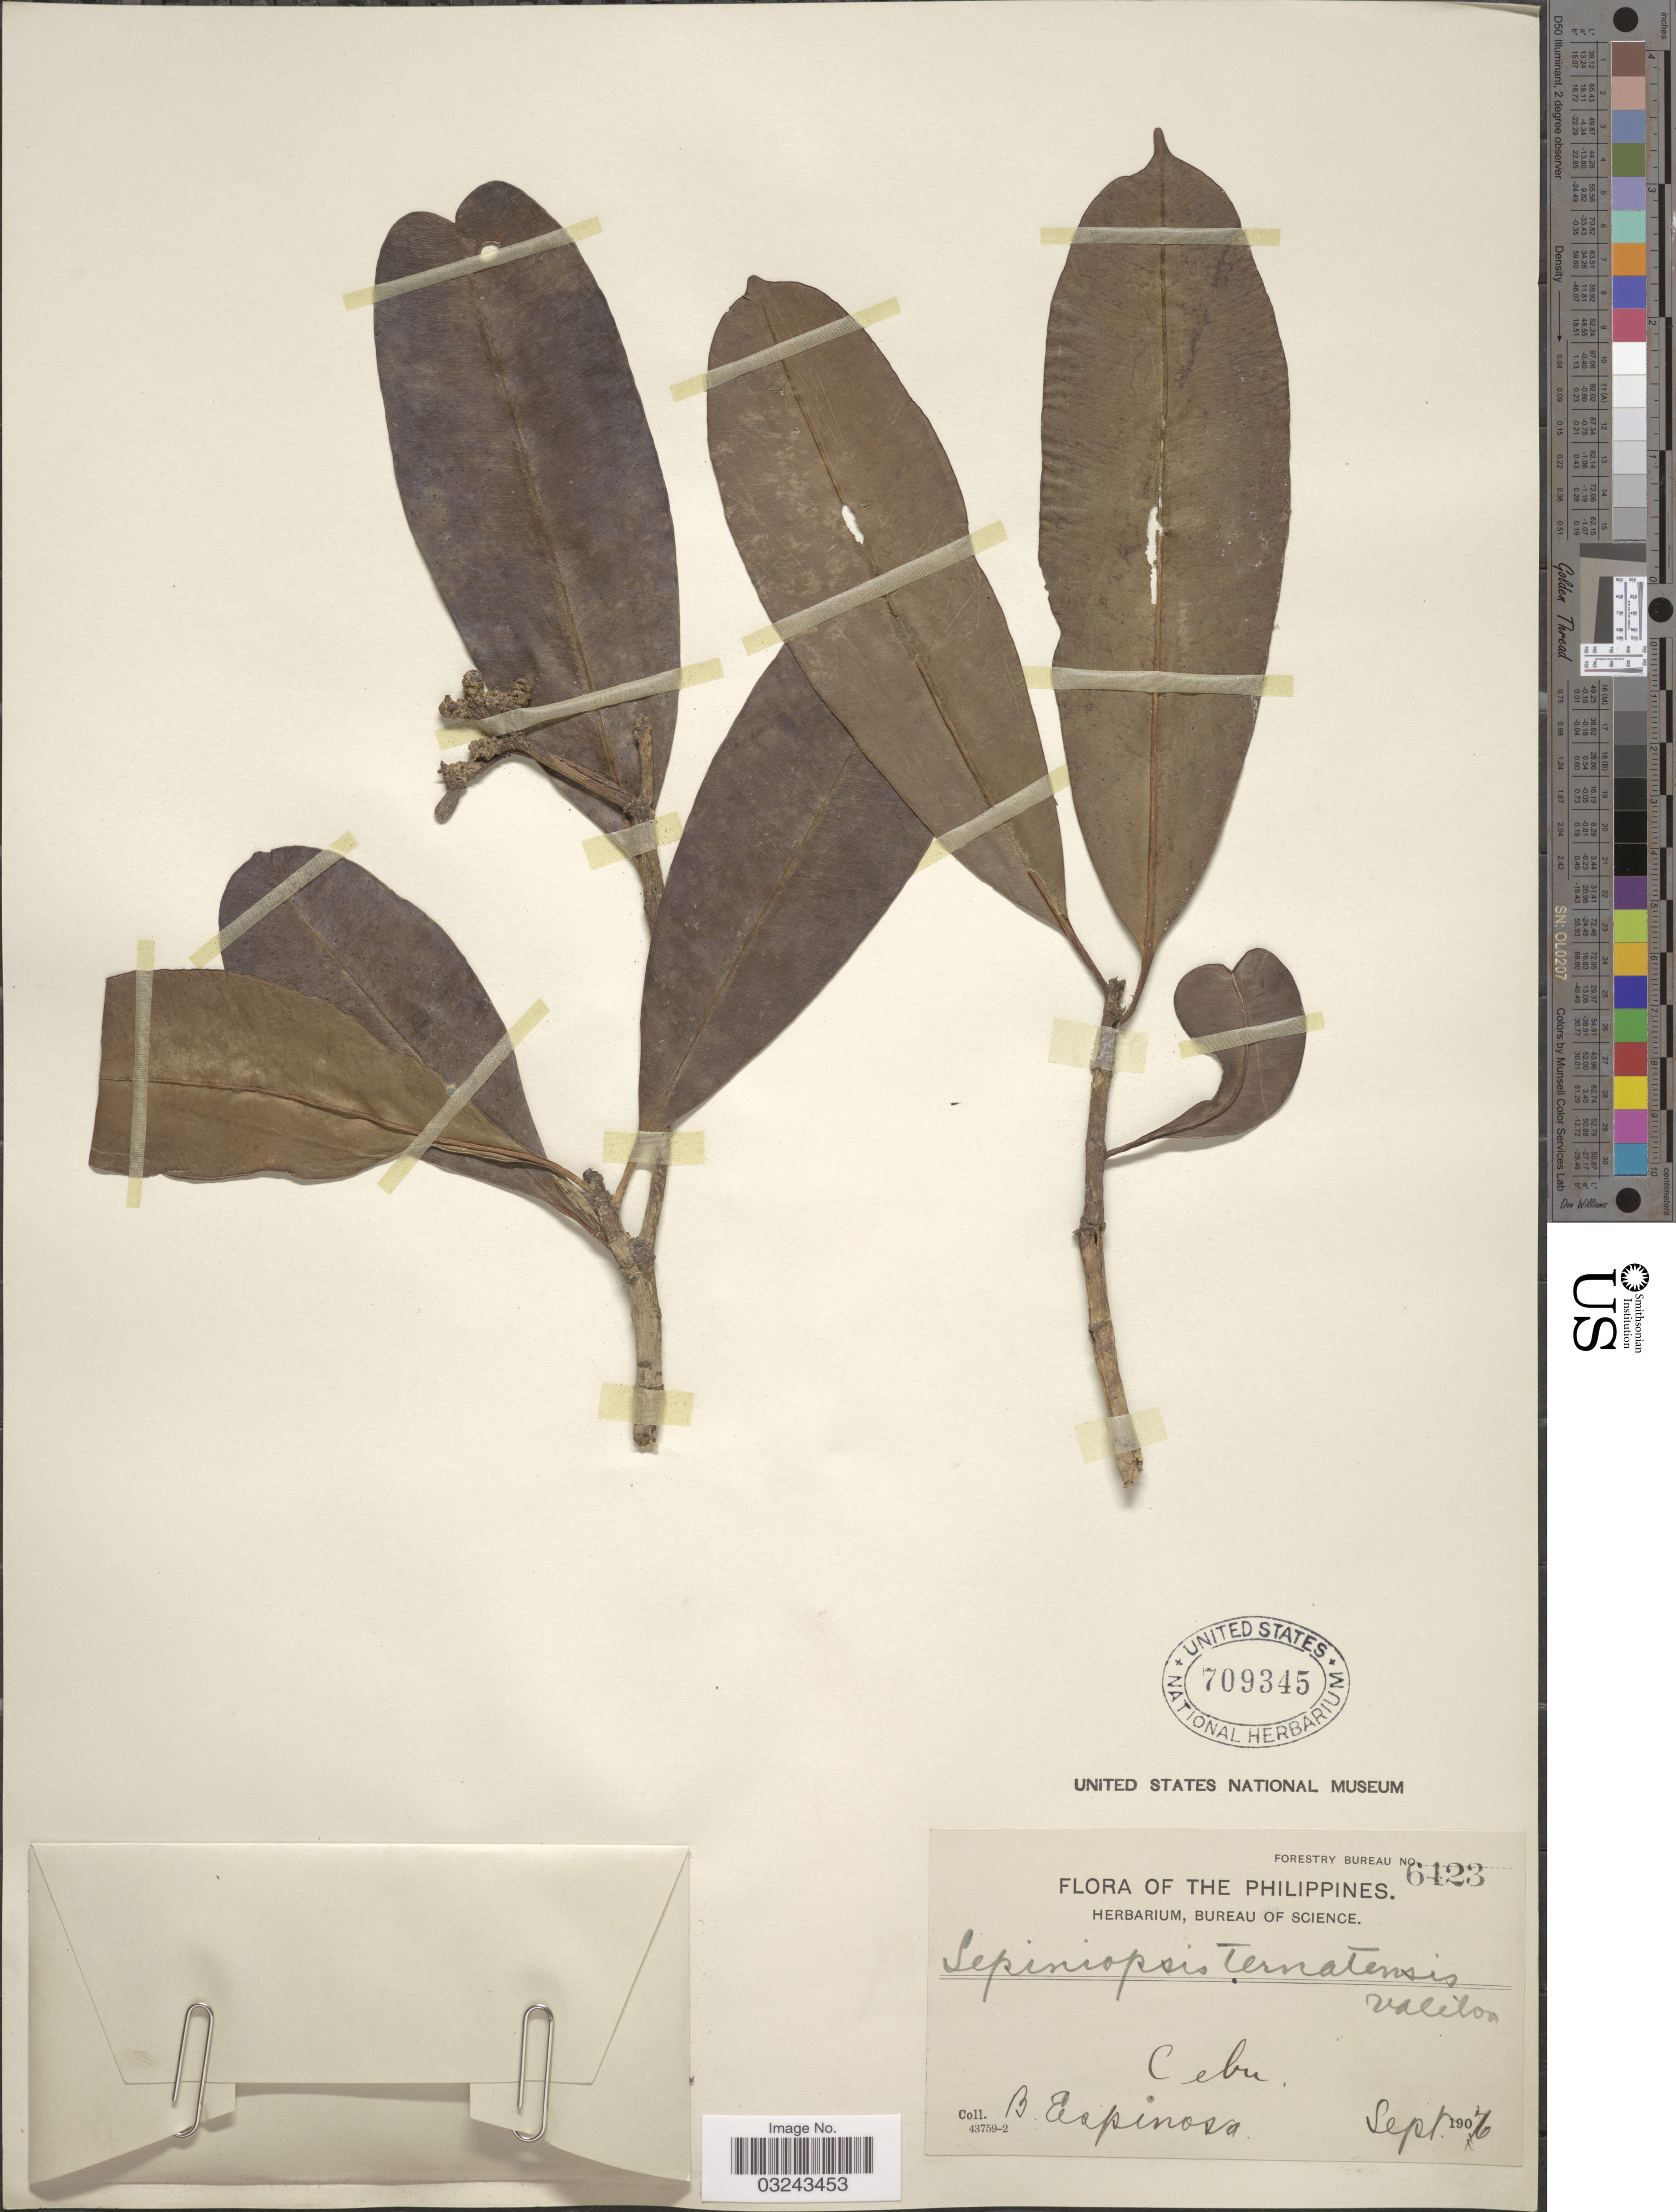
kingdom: Plantae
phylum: Tracheophyta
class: Magnoliopsida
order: Gentianales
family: Apocynaceae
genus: Lepiniopsis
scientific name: Lepiniopsis ternatensis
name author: Valeton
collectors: B. Espinosa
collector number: Forestry Bureau 6423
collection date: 1906-09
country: Philippines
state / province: Central Visayas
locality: Cebu.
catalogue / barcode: US 709345